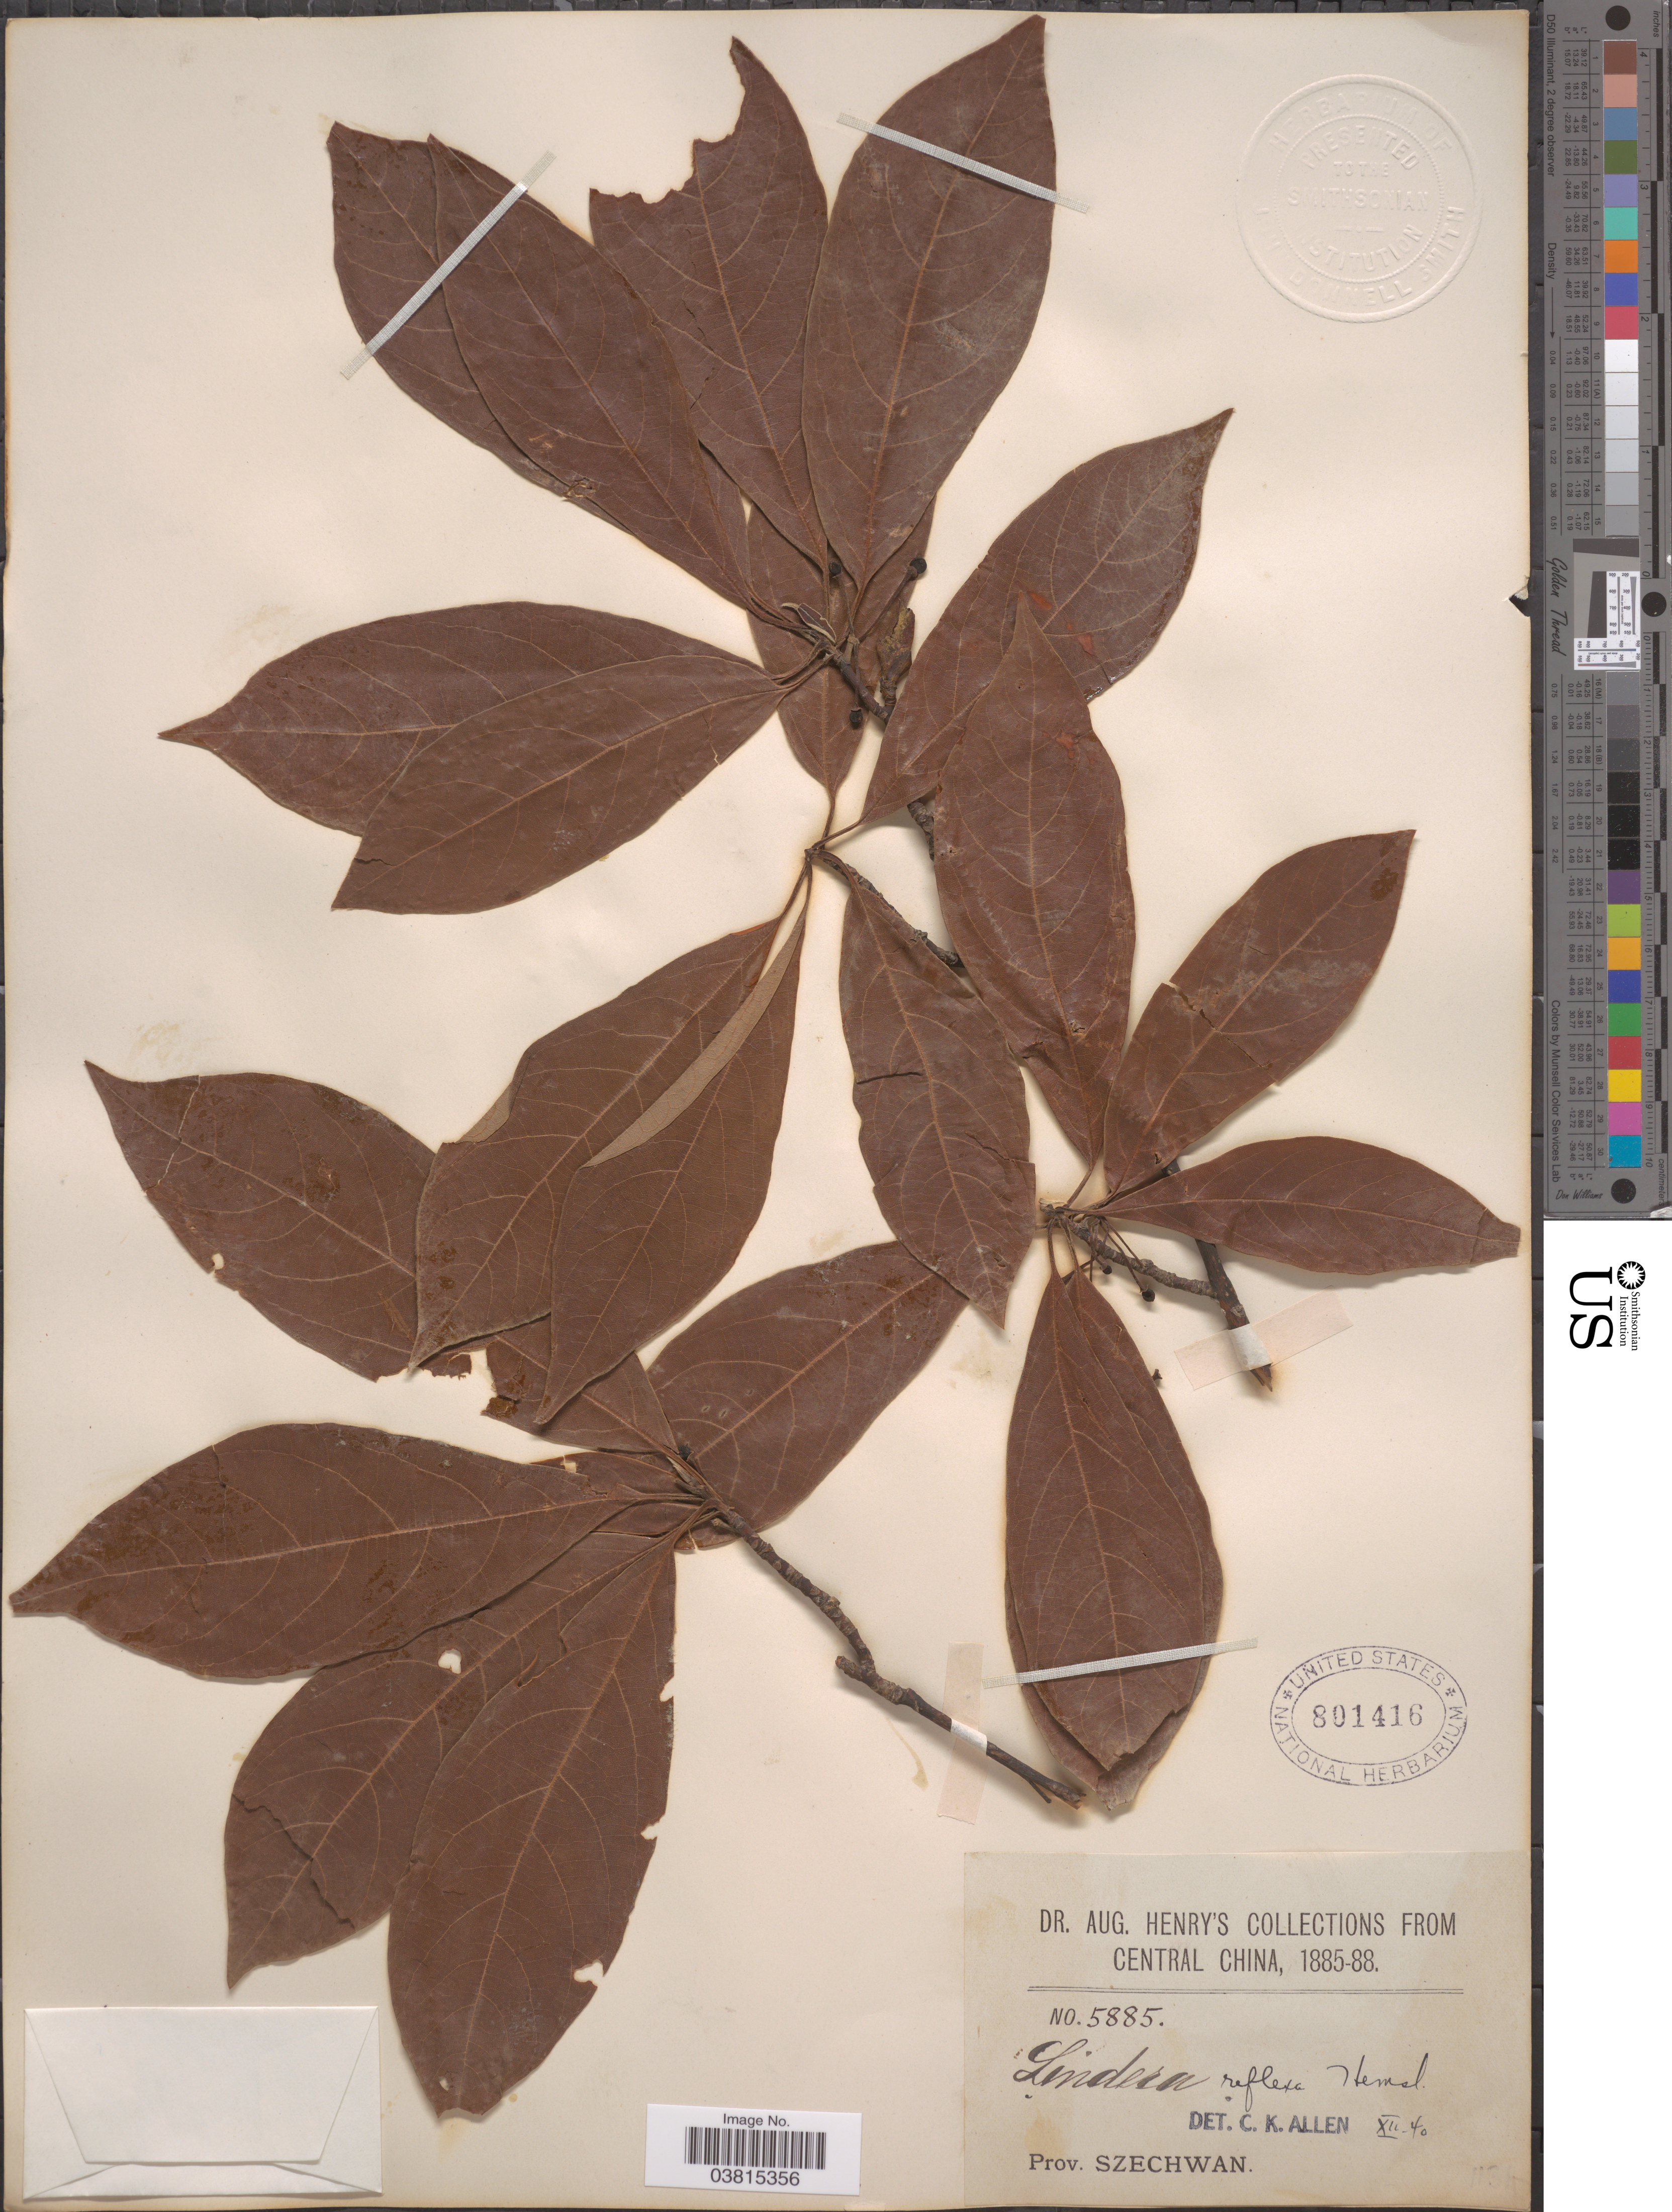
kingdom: Plantae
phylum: Tracheophyta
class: Magnoliopsida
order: Laurales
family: Lauraceae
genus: Lindera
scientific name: Lindera reflexa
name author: Hemsl.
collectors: A. Henry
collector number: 5885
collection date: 1885/1888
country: China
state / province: Sichuan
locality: Central China. Prov. Szechwan.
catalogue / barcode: US 801416